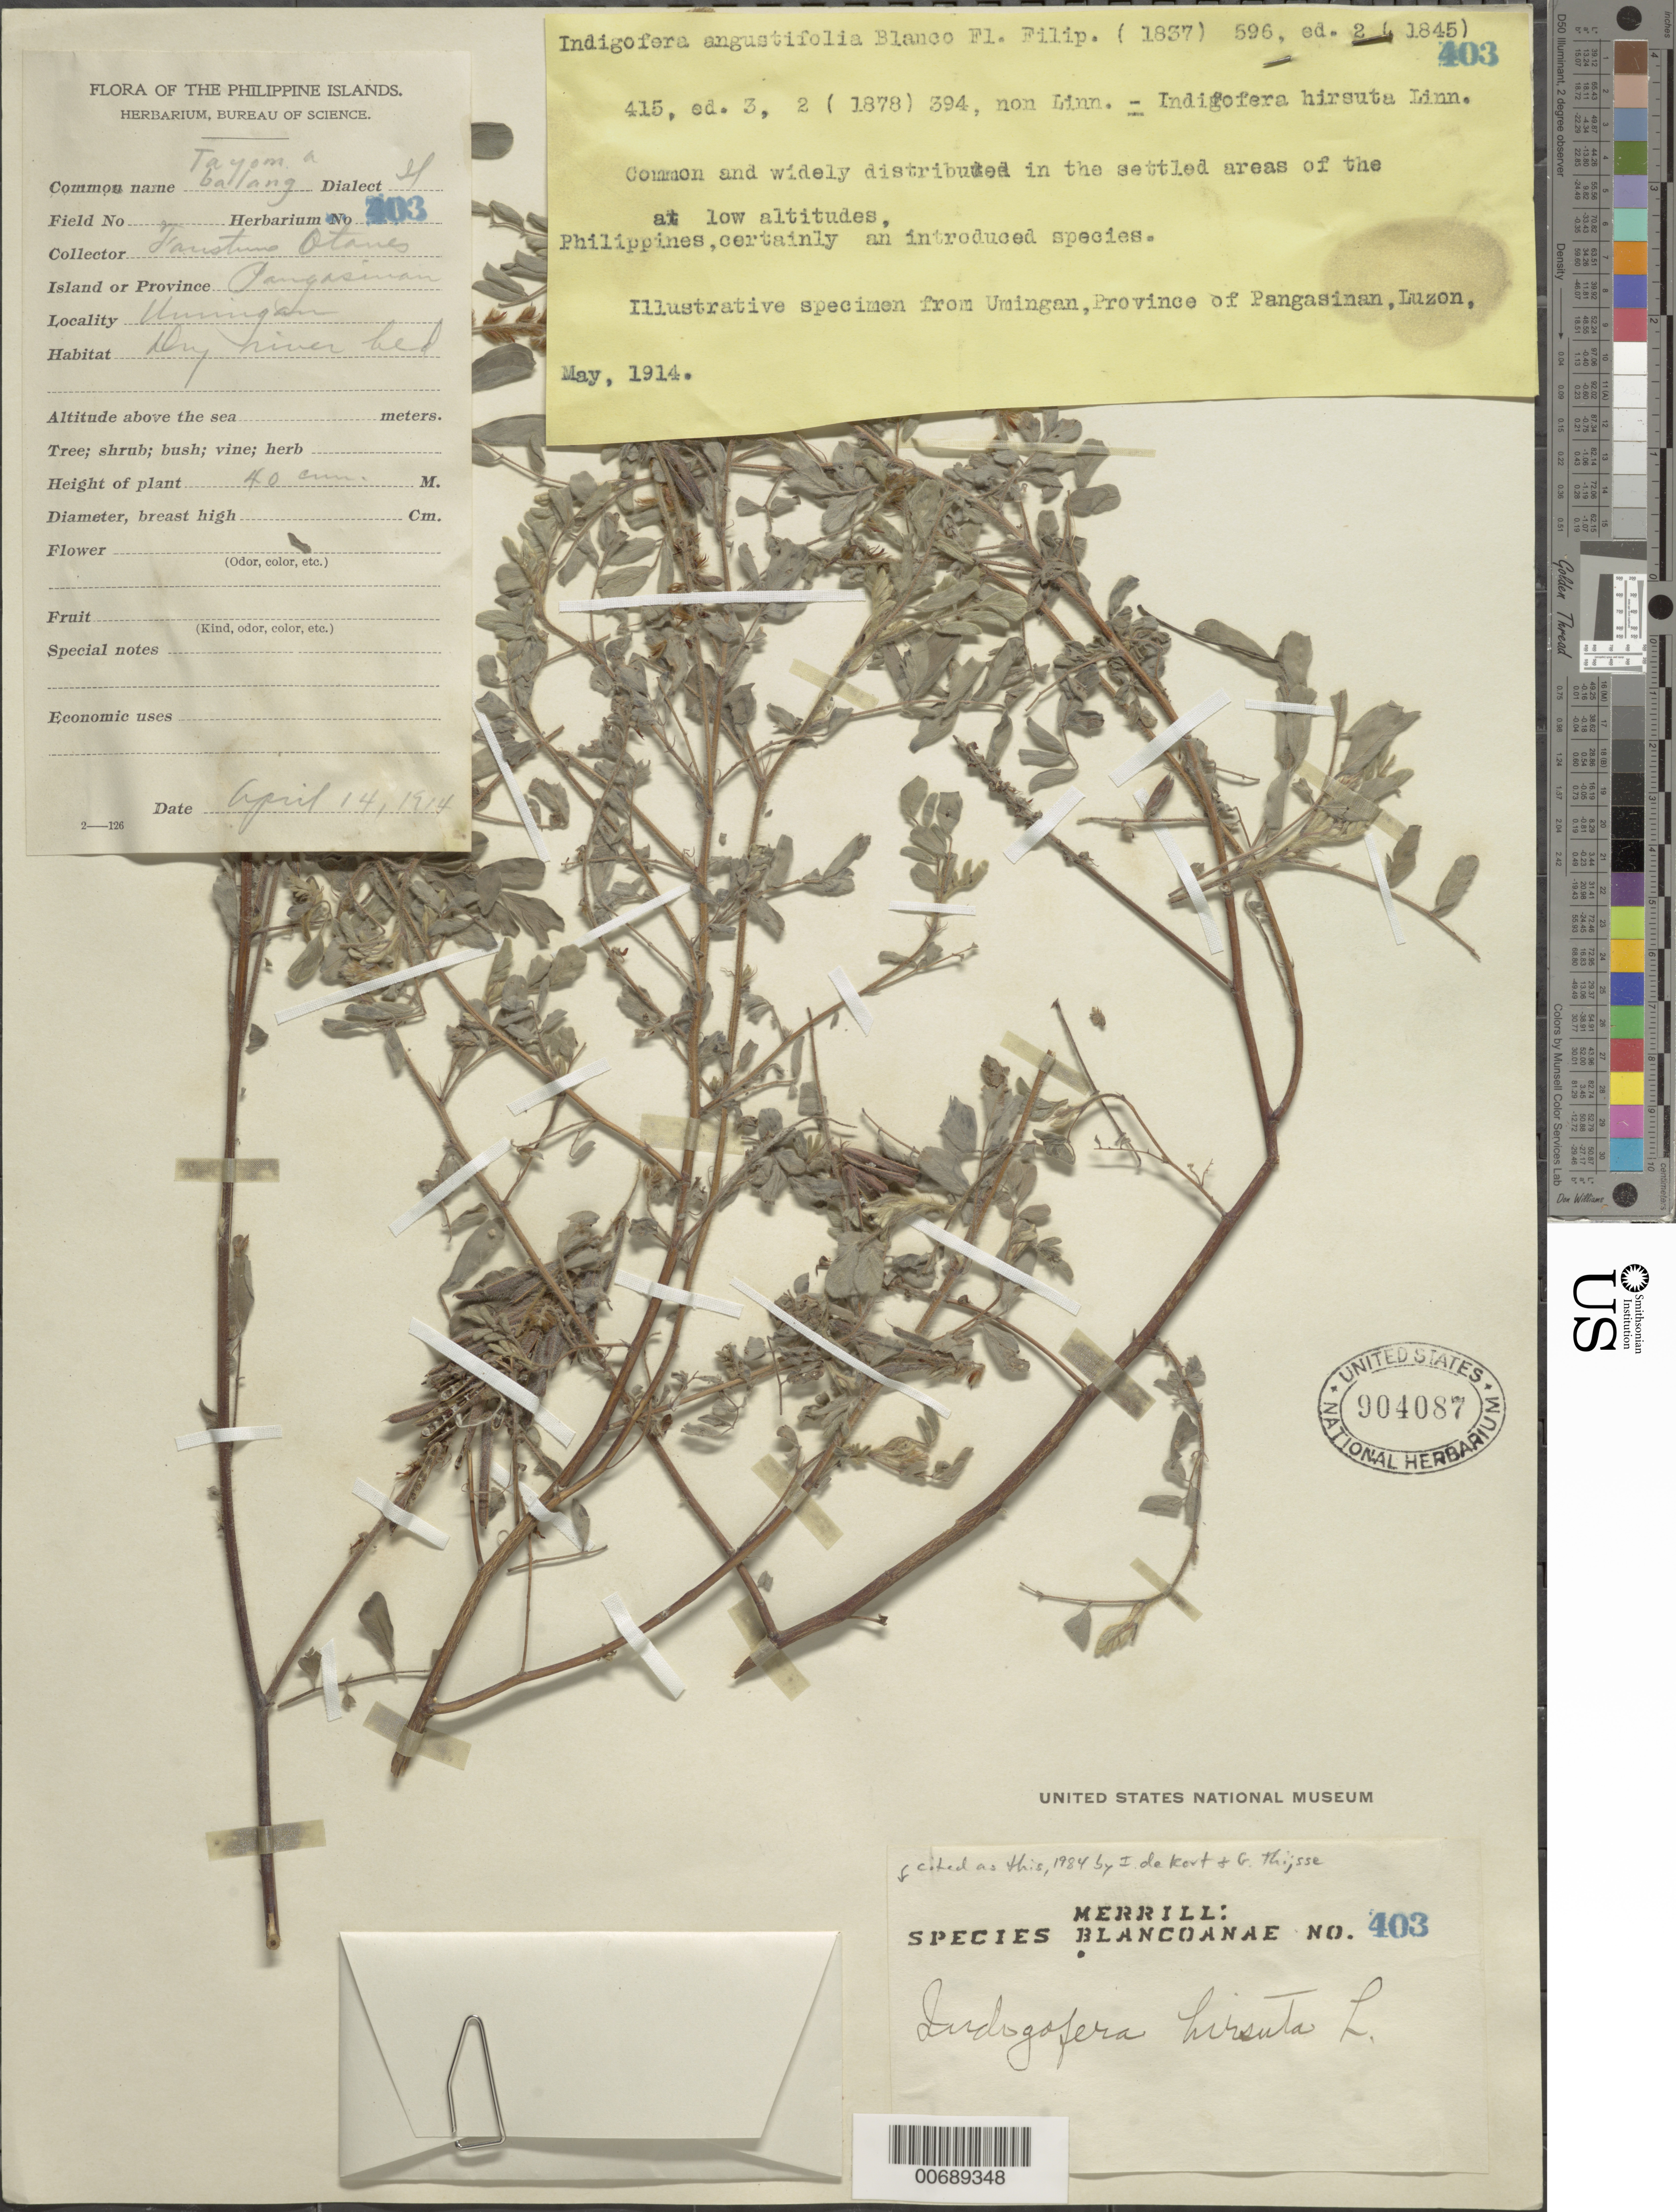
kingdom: Plantae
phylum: Tracheophyta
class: Magnoliopsida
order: Fabales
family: Fabaceae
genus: Indigofera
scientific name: Indigofera hirsuta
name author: L.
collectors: F. Q. Otanes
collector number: Sp. Blancoan. 0403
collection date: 1914-05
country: Philippines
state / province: Ilocos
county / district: Pangasinan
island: Luzon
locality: Umingan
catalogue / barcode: US 904087